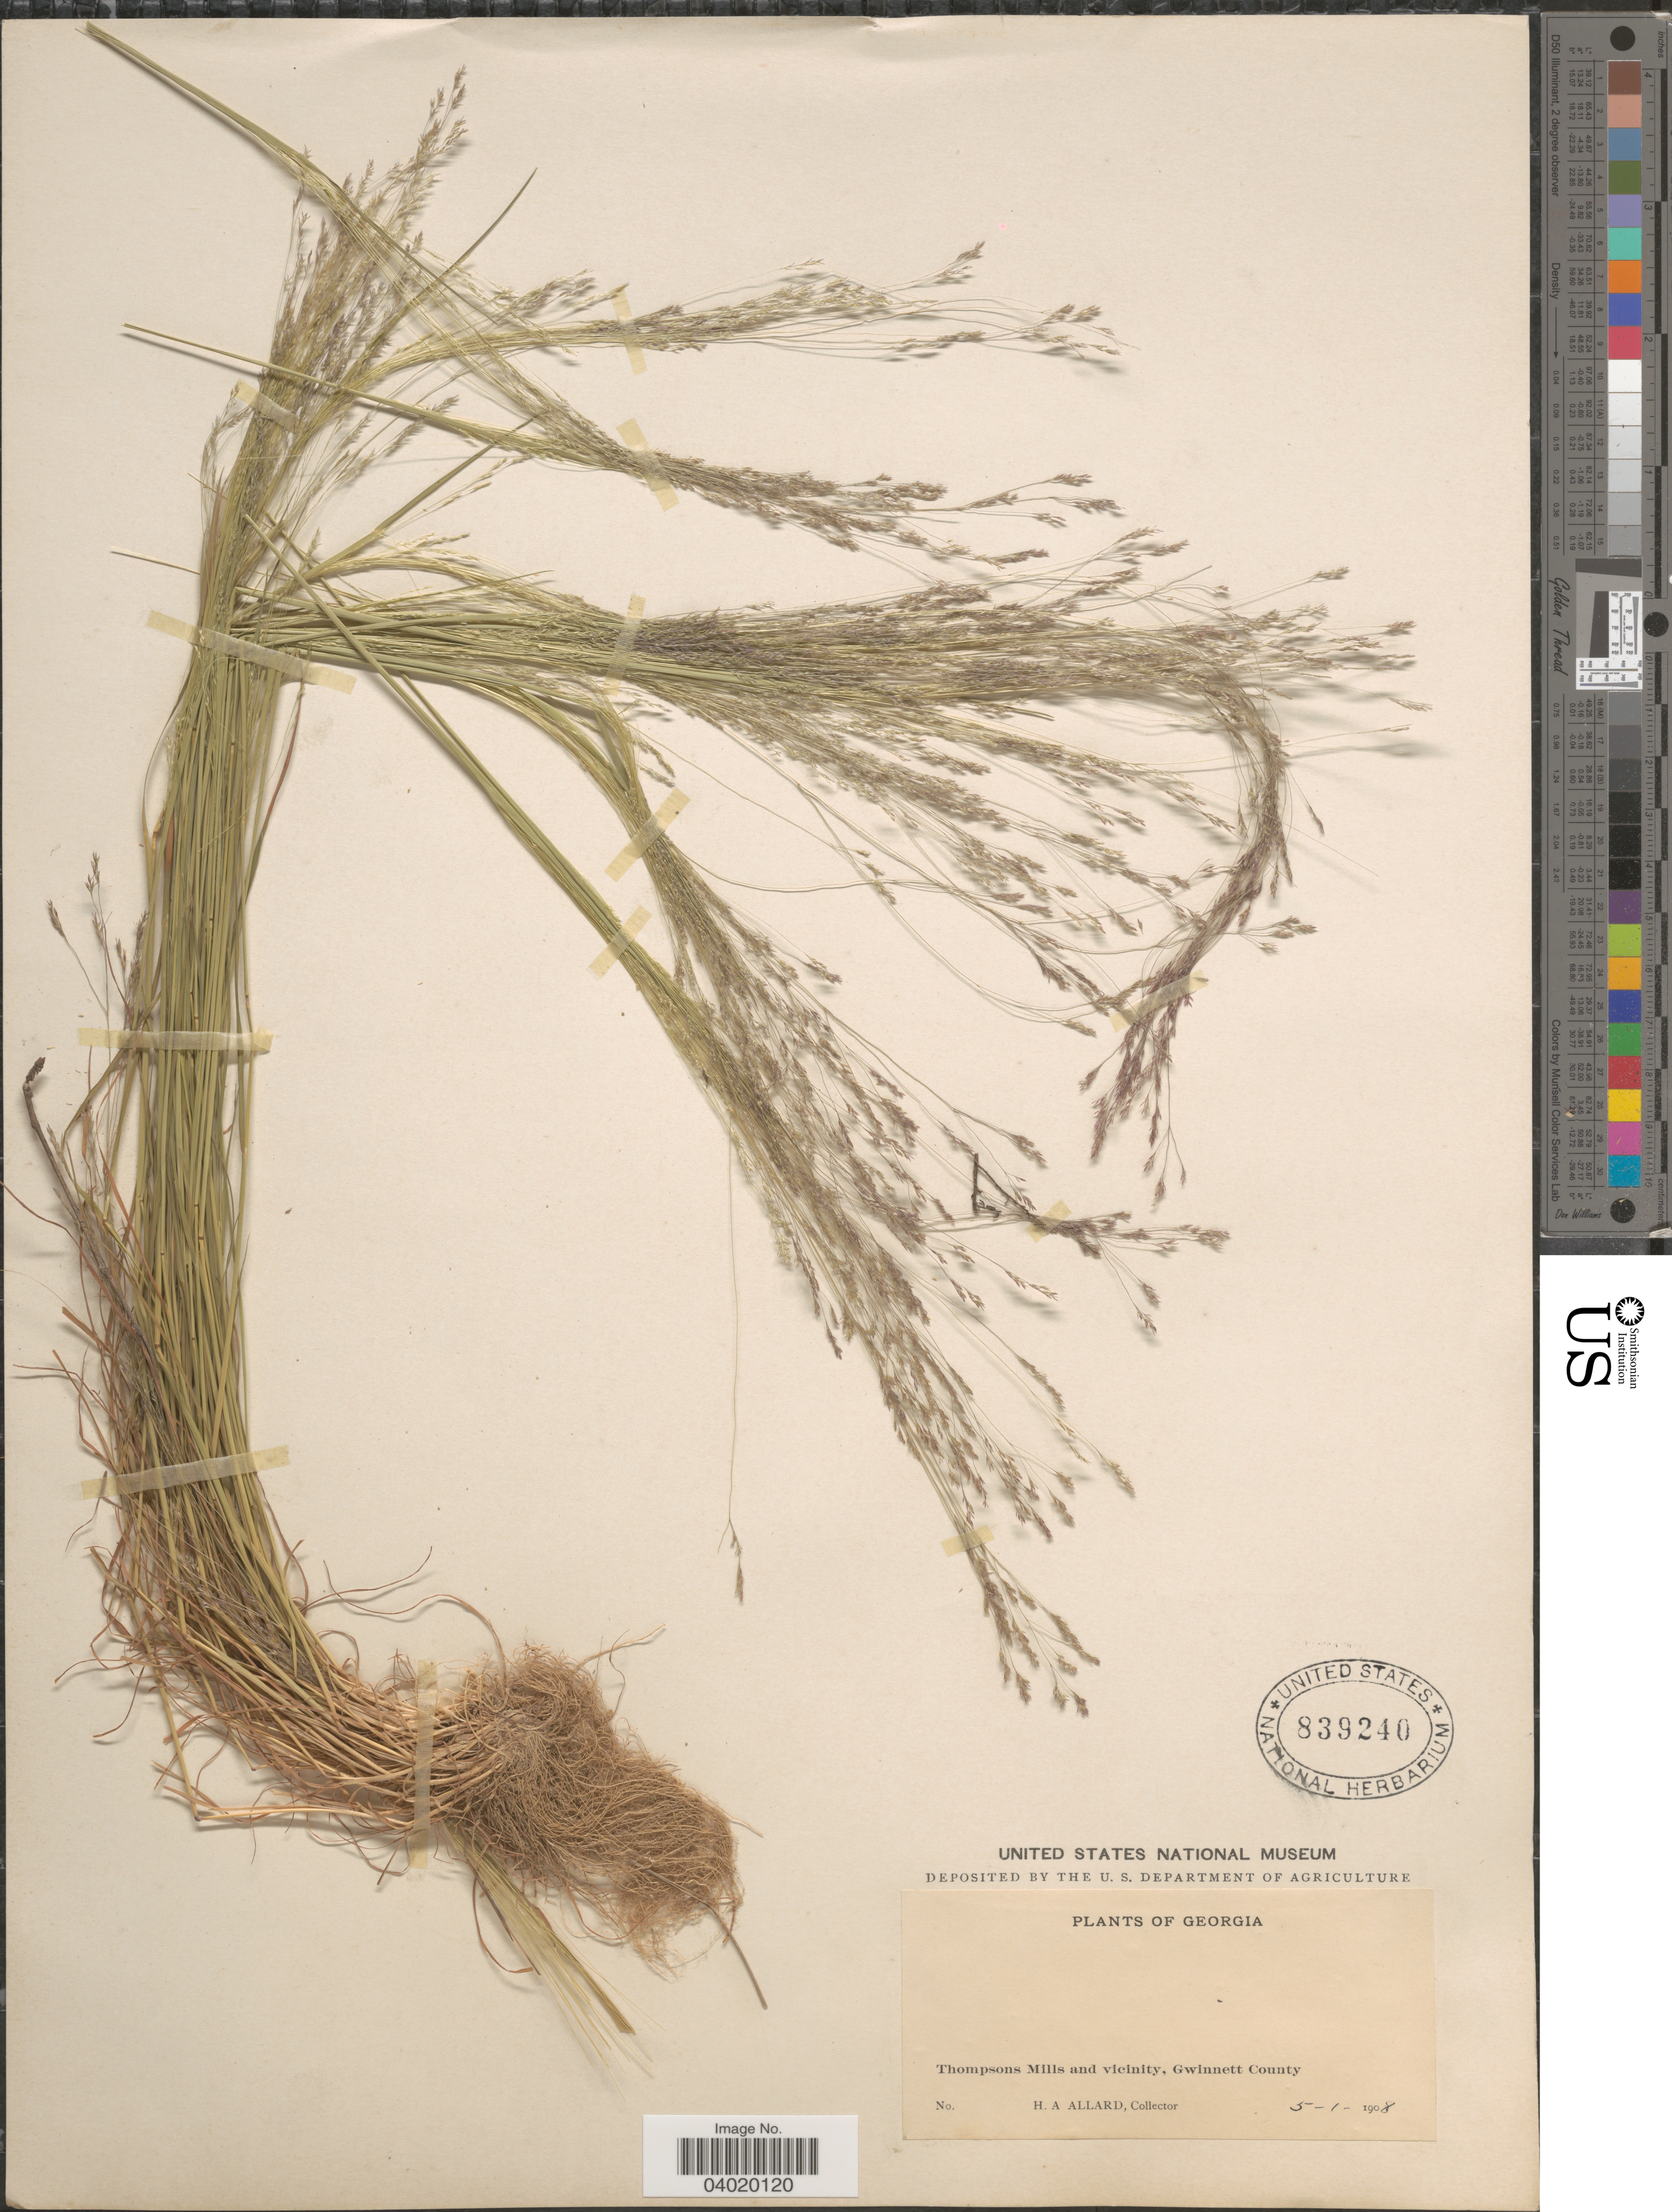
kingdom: Plantae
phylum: Tracheophyta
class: Liliopsida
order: Poales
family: Poaceae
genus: Agrostis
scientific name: Agrostis hyemalis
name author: (Walter) Britton et al.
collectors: H. A. Allard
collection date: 1908-05-01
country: United States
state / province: Georgia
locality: Thompsons Mills and vicinity, Gwinnett County.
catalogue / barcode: US 839240